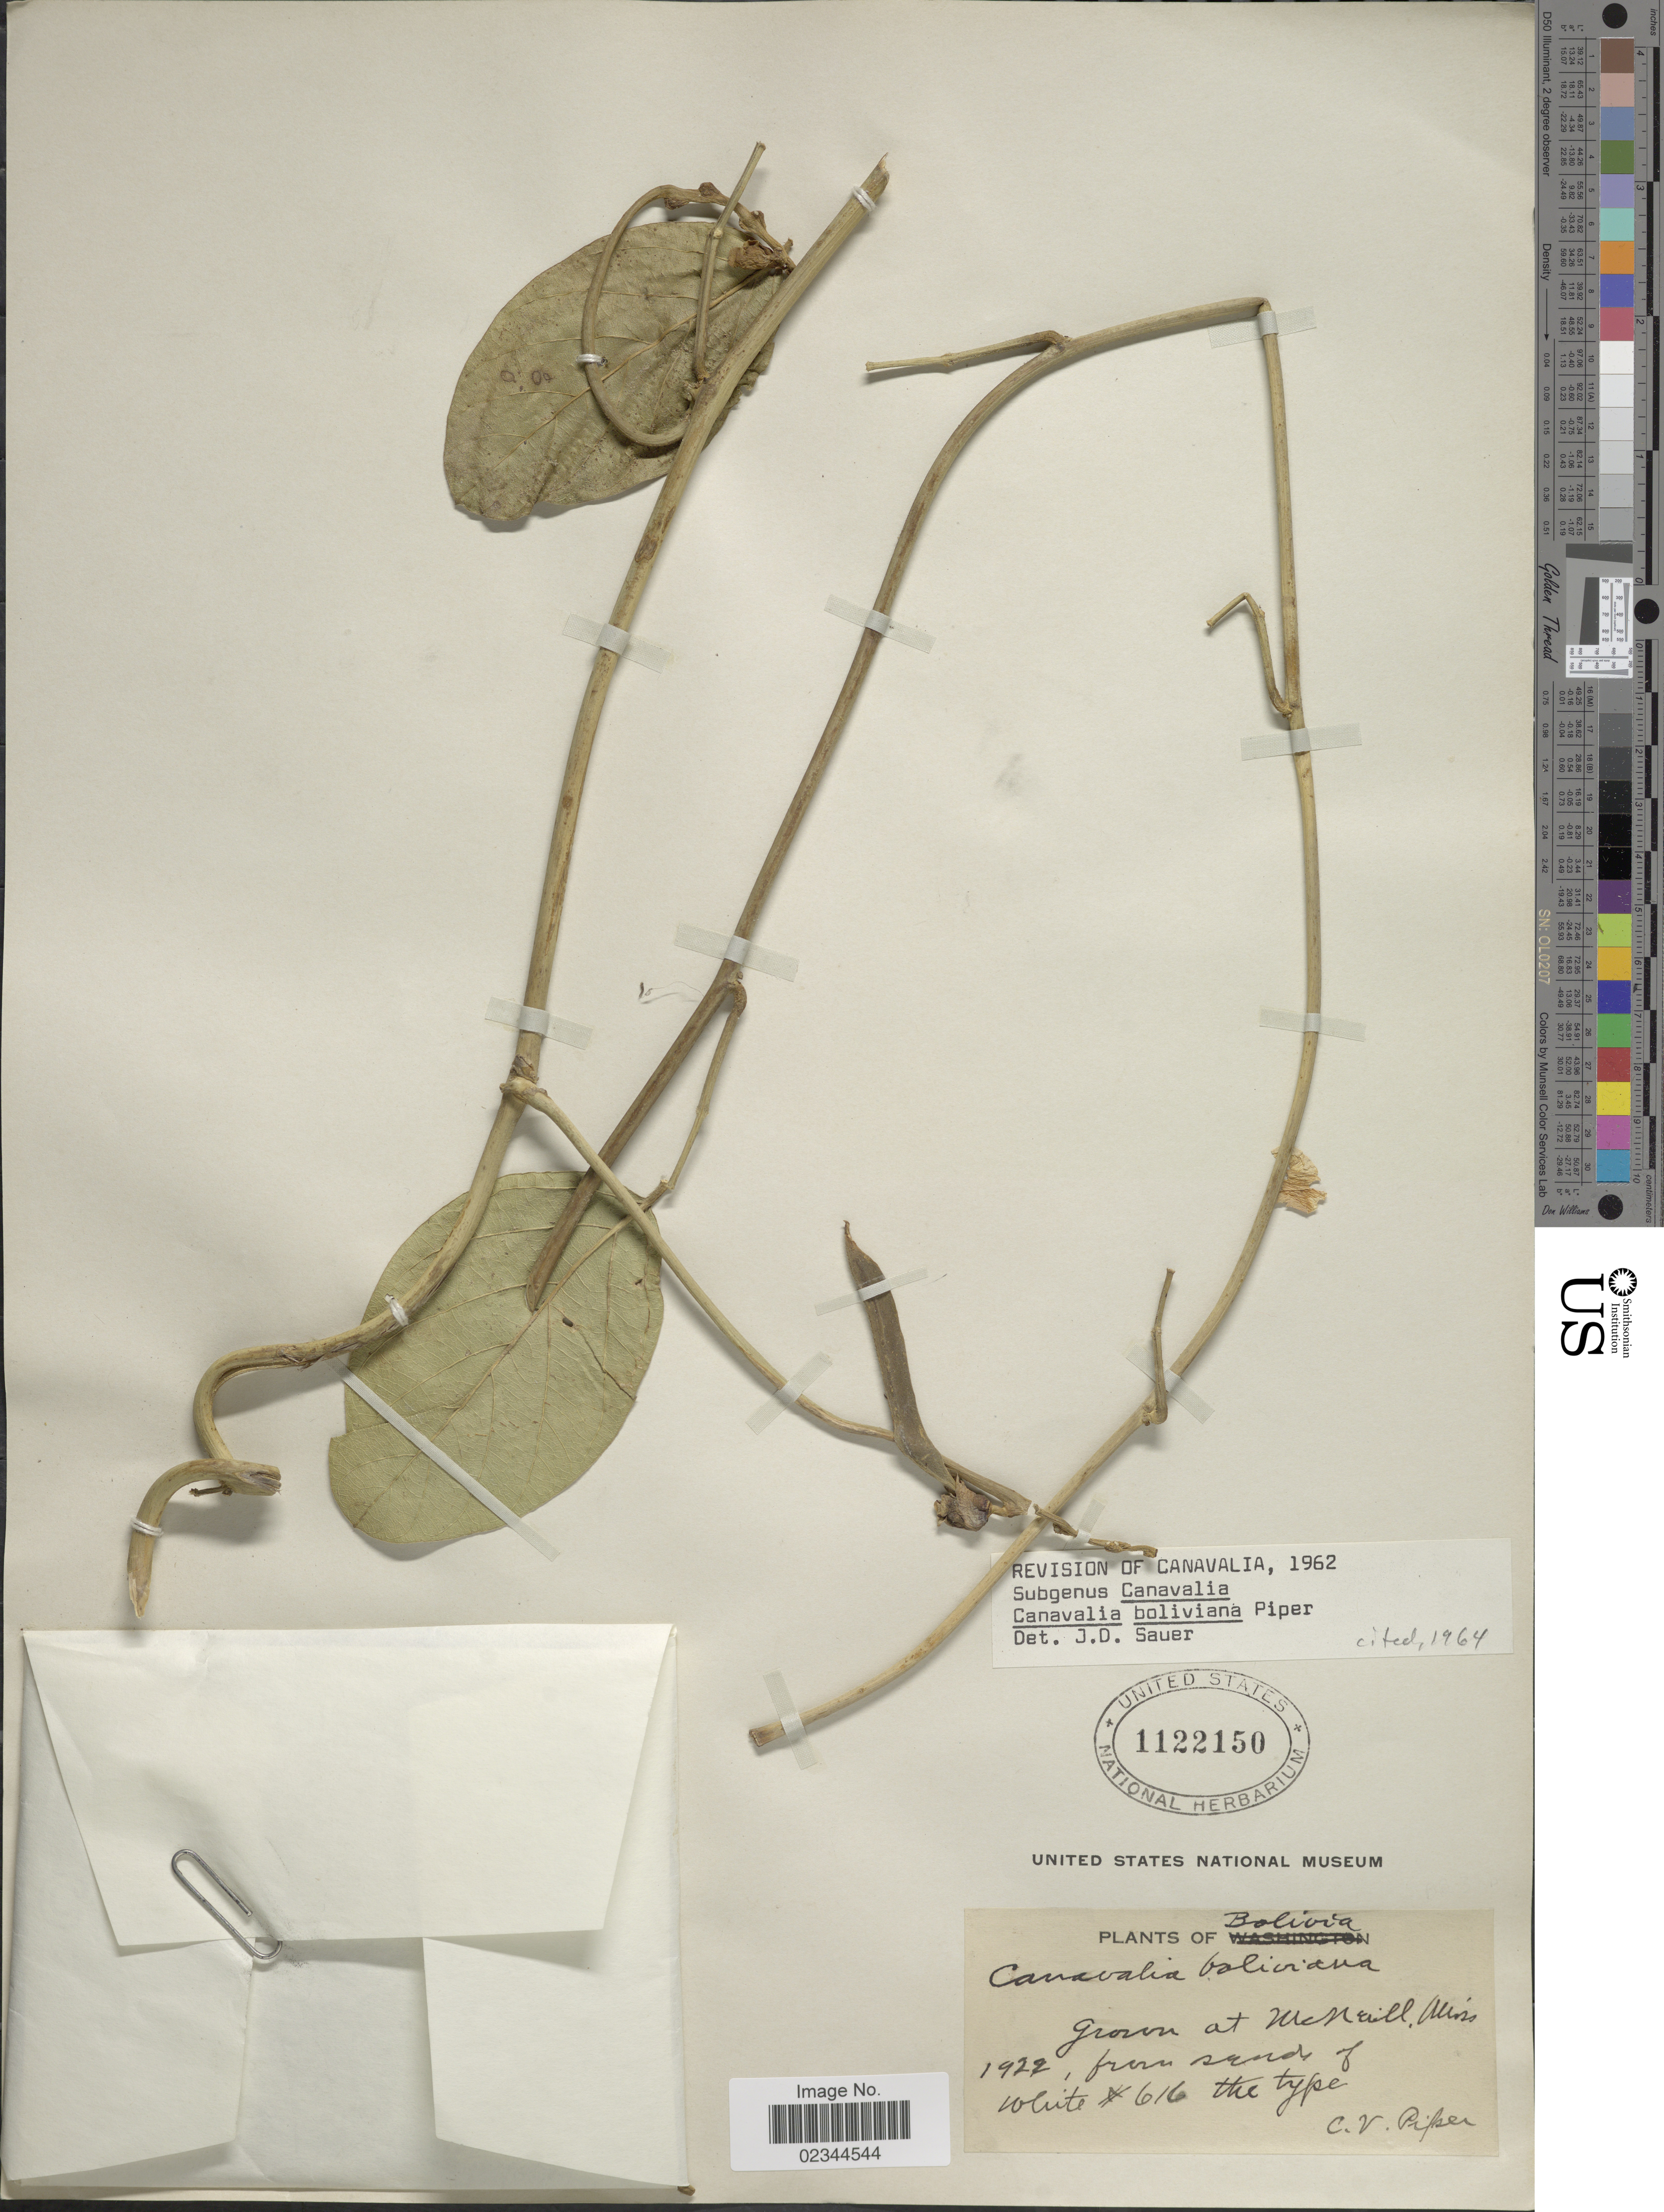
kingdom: Plantae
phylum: Tracheophyta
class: Magnoliopsida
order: Fabales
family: Fabaceae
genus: Canavalia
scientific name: Canavalia boliviana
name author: Piper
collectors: C. V. Piper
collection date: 1922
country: United States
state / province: Mississippi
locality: McNeill, Miss.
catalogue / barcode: US 1122150